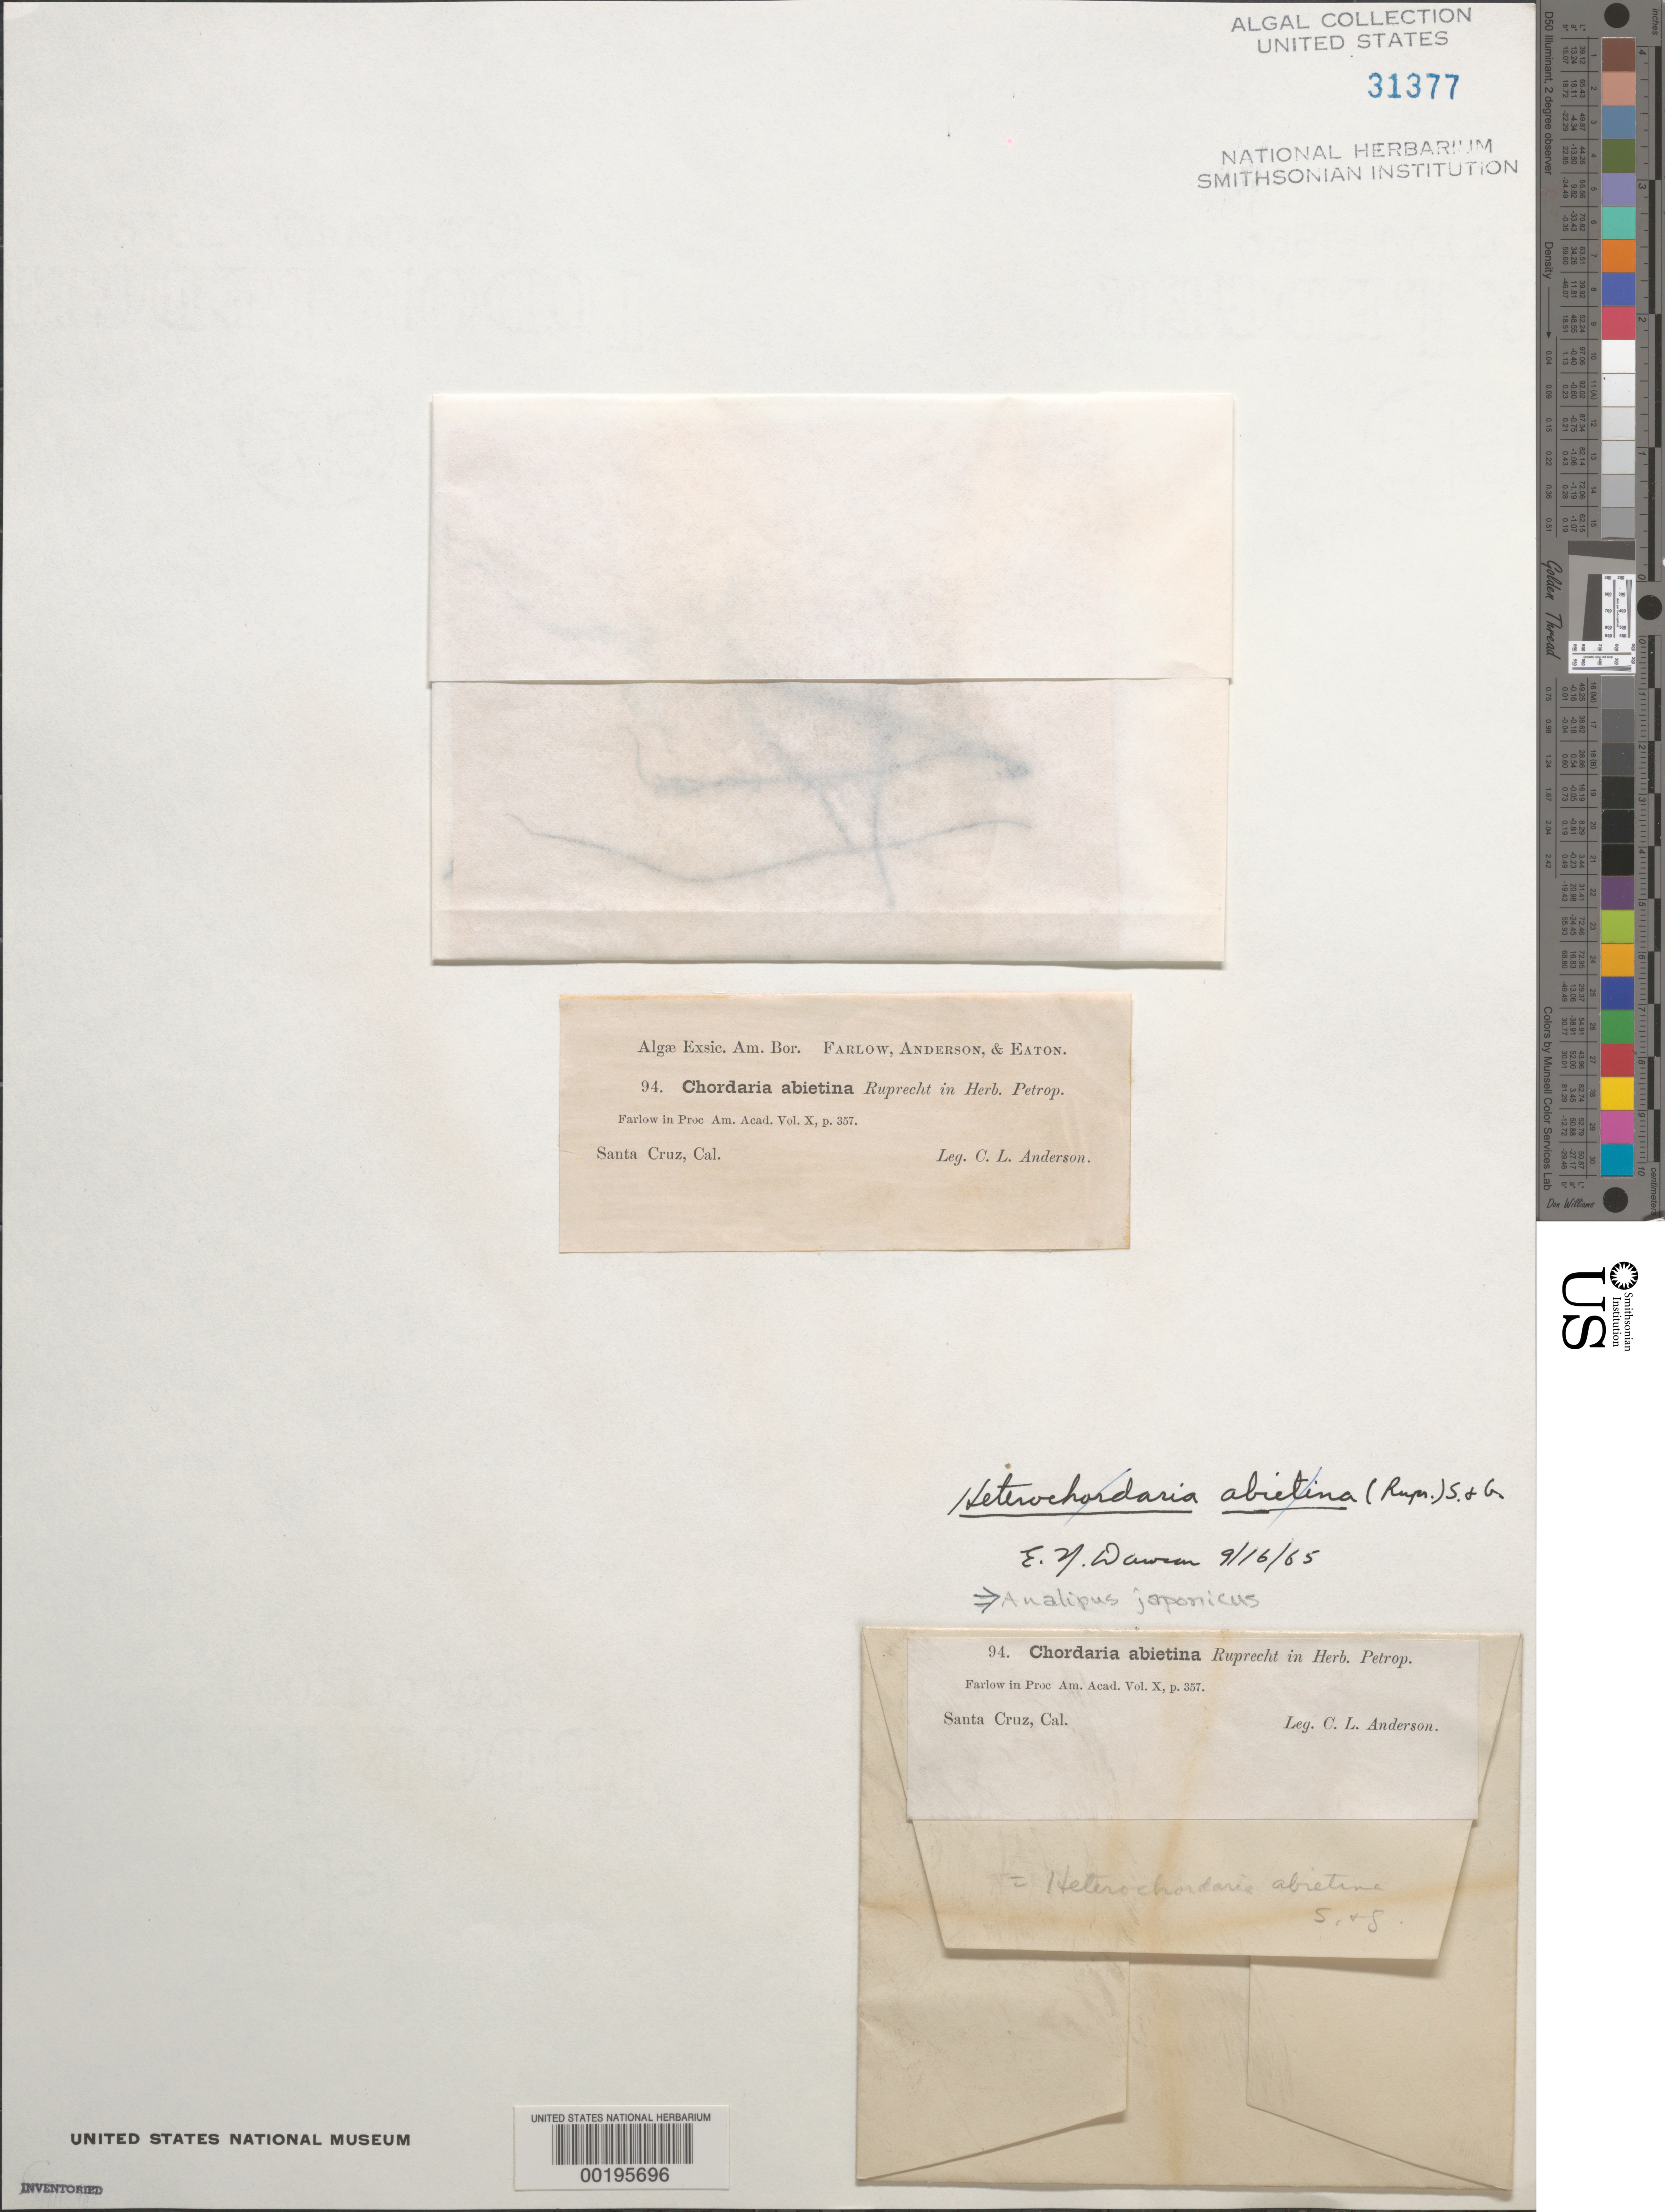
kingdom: Chromista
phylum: Ochrophyta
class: Phaeophyceae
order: Ectocarpales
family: Chordariaceae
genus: Analipus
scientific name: Analipus japonicus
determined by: Dawson, E. Y.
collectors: C. L. Anderson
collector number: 94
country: United States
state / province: California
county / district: Santa Cruz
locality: Santa Cruz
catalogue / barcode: US 31377